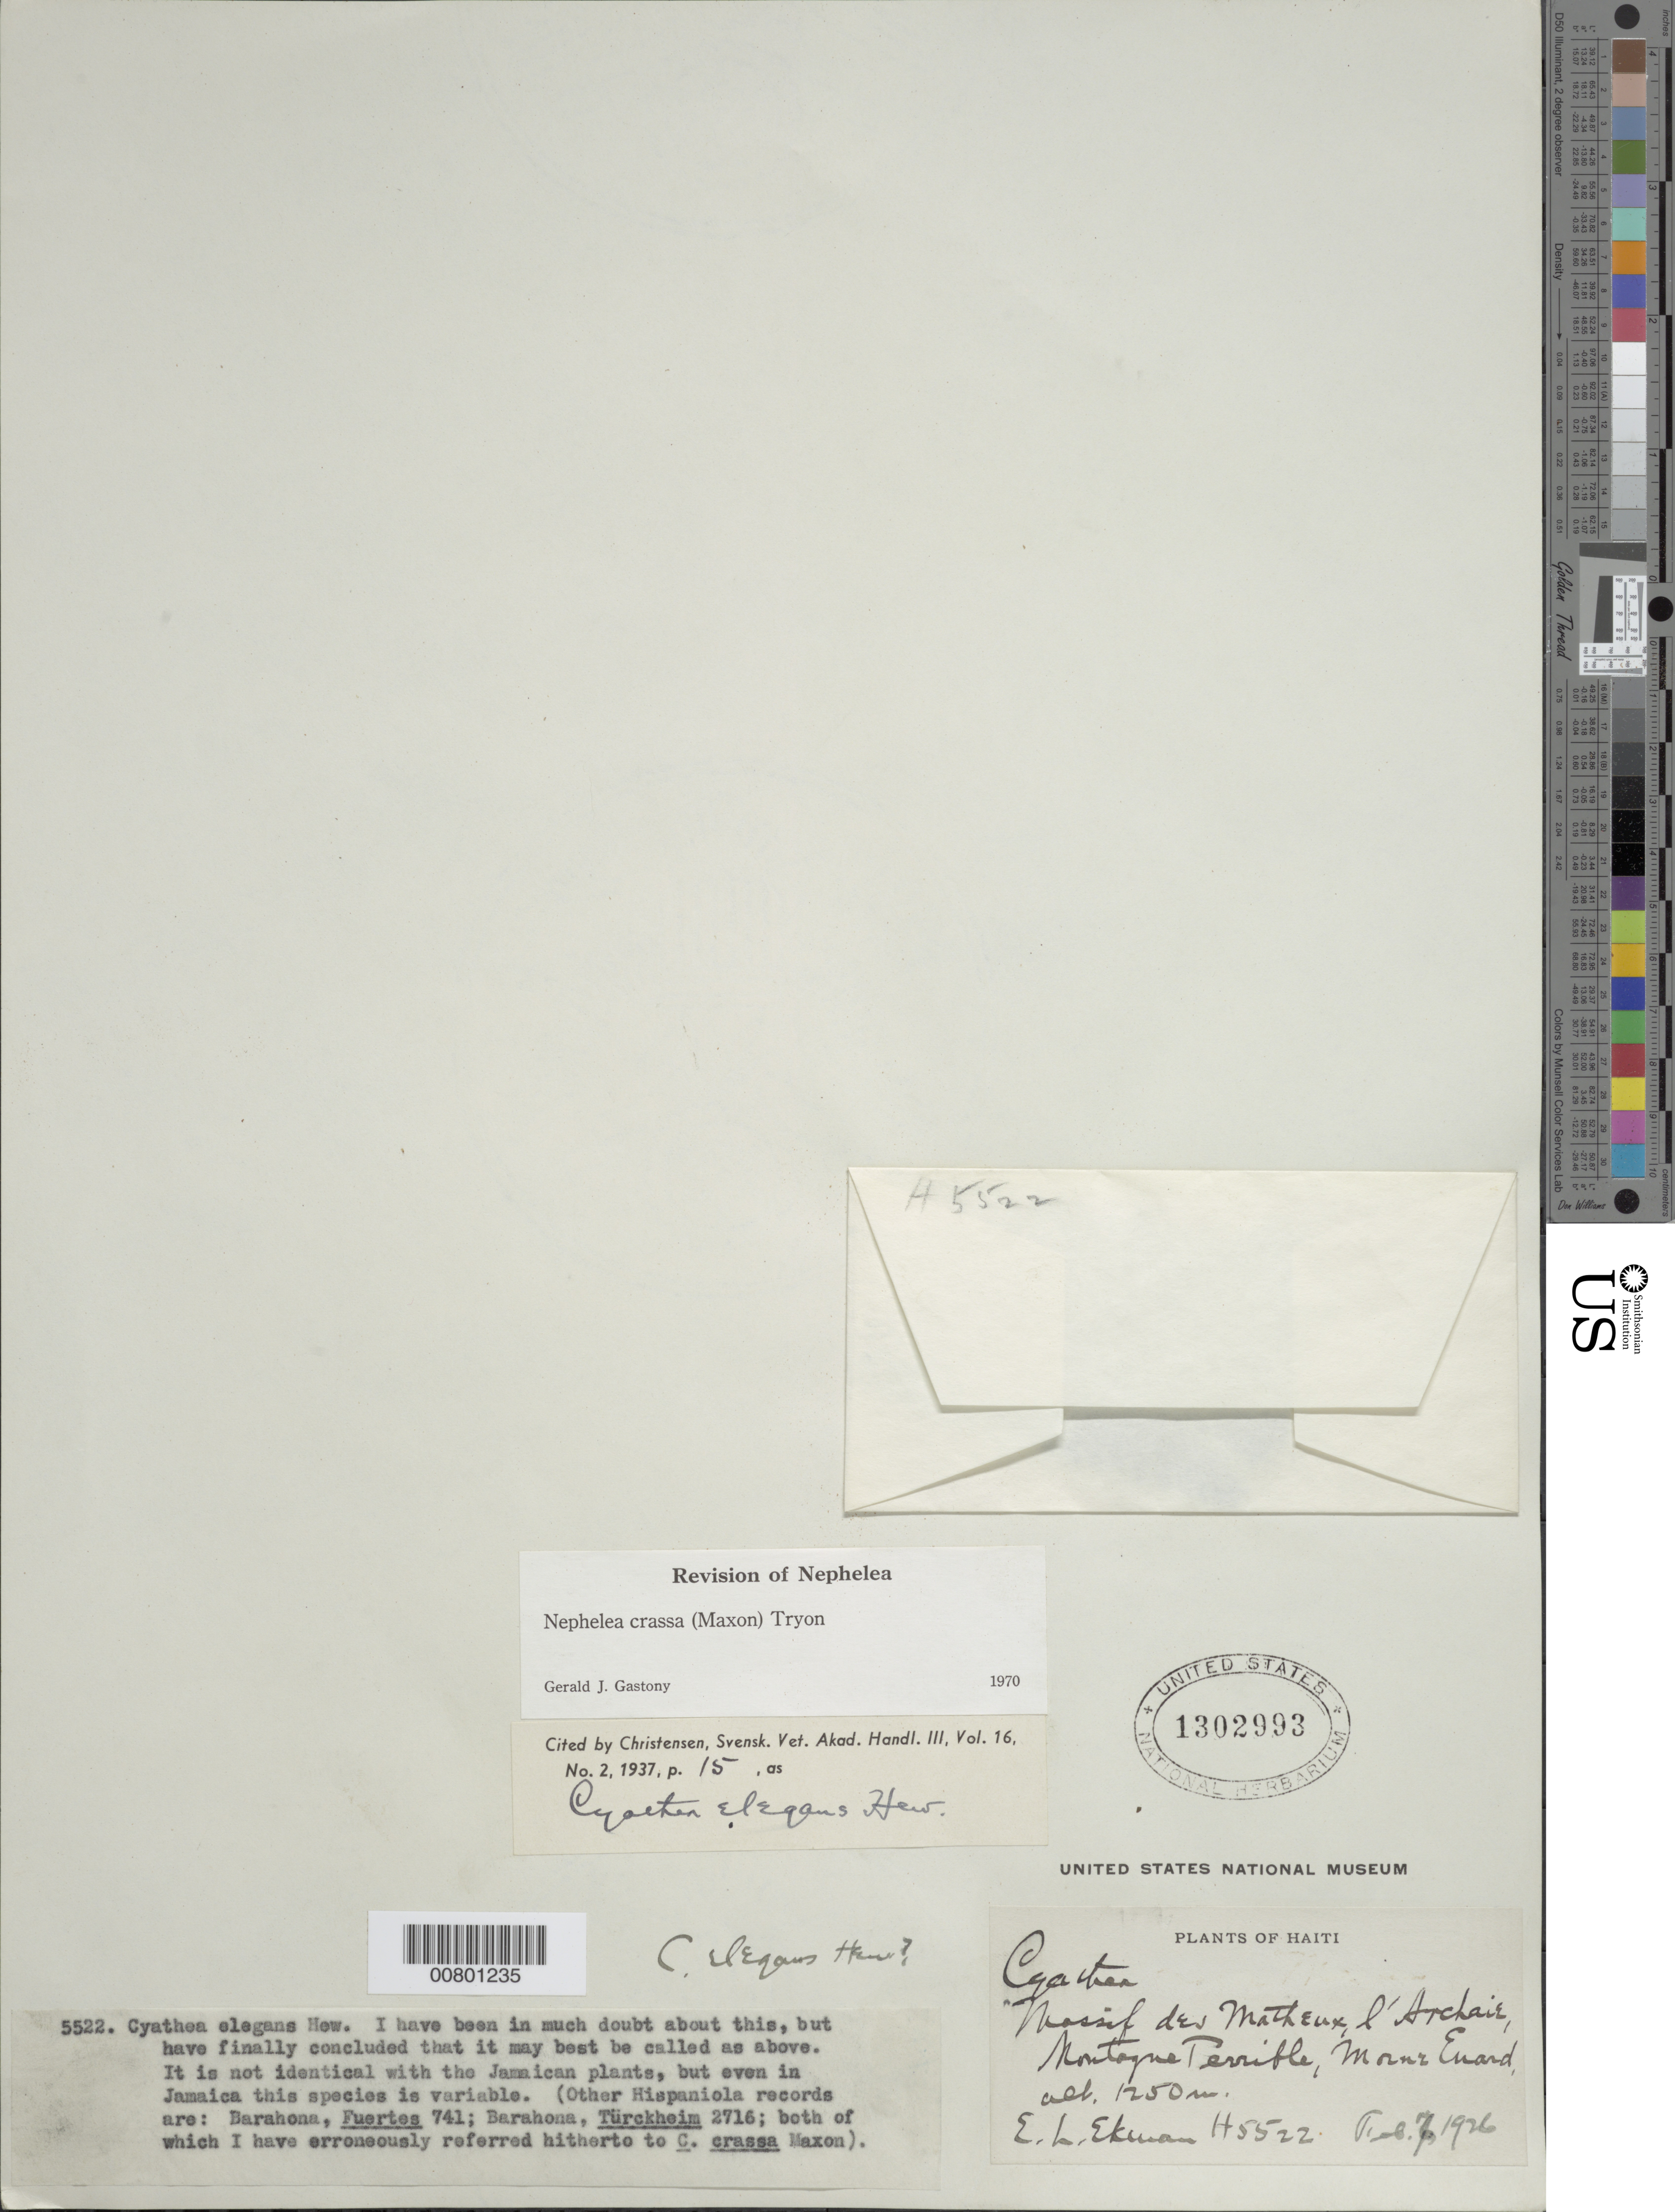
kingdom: Plantae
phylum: Tracheophyta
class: Polypodiopsida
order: Cyatheales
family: Cyatheaceae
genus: Alsophila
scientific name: Alsophila jimeneziana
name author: D.S. Conant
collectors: E. L. Ekman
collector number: H 5522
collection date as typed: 07 Feb 1926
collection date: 1926-02-07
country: Haiti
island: Hispaniola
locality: Massif des Matheux, l'Arcahaie, Montagne Terrible, Morne Enard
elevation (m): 1250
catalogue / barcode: US 1302993